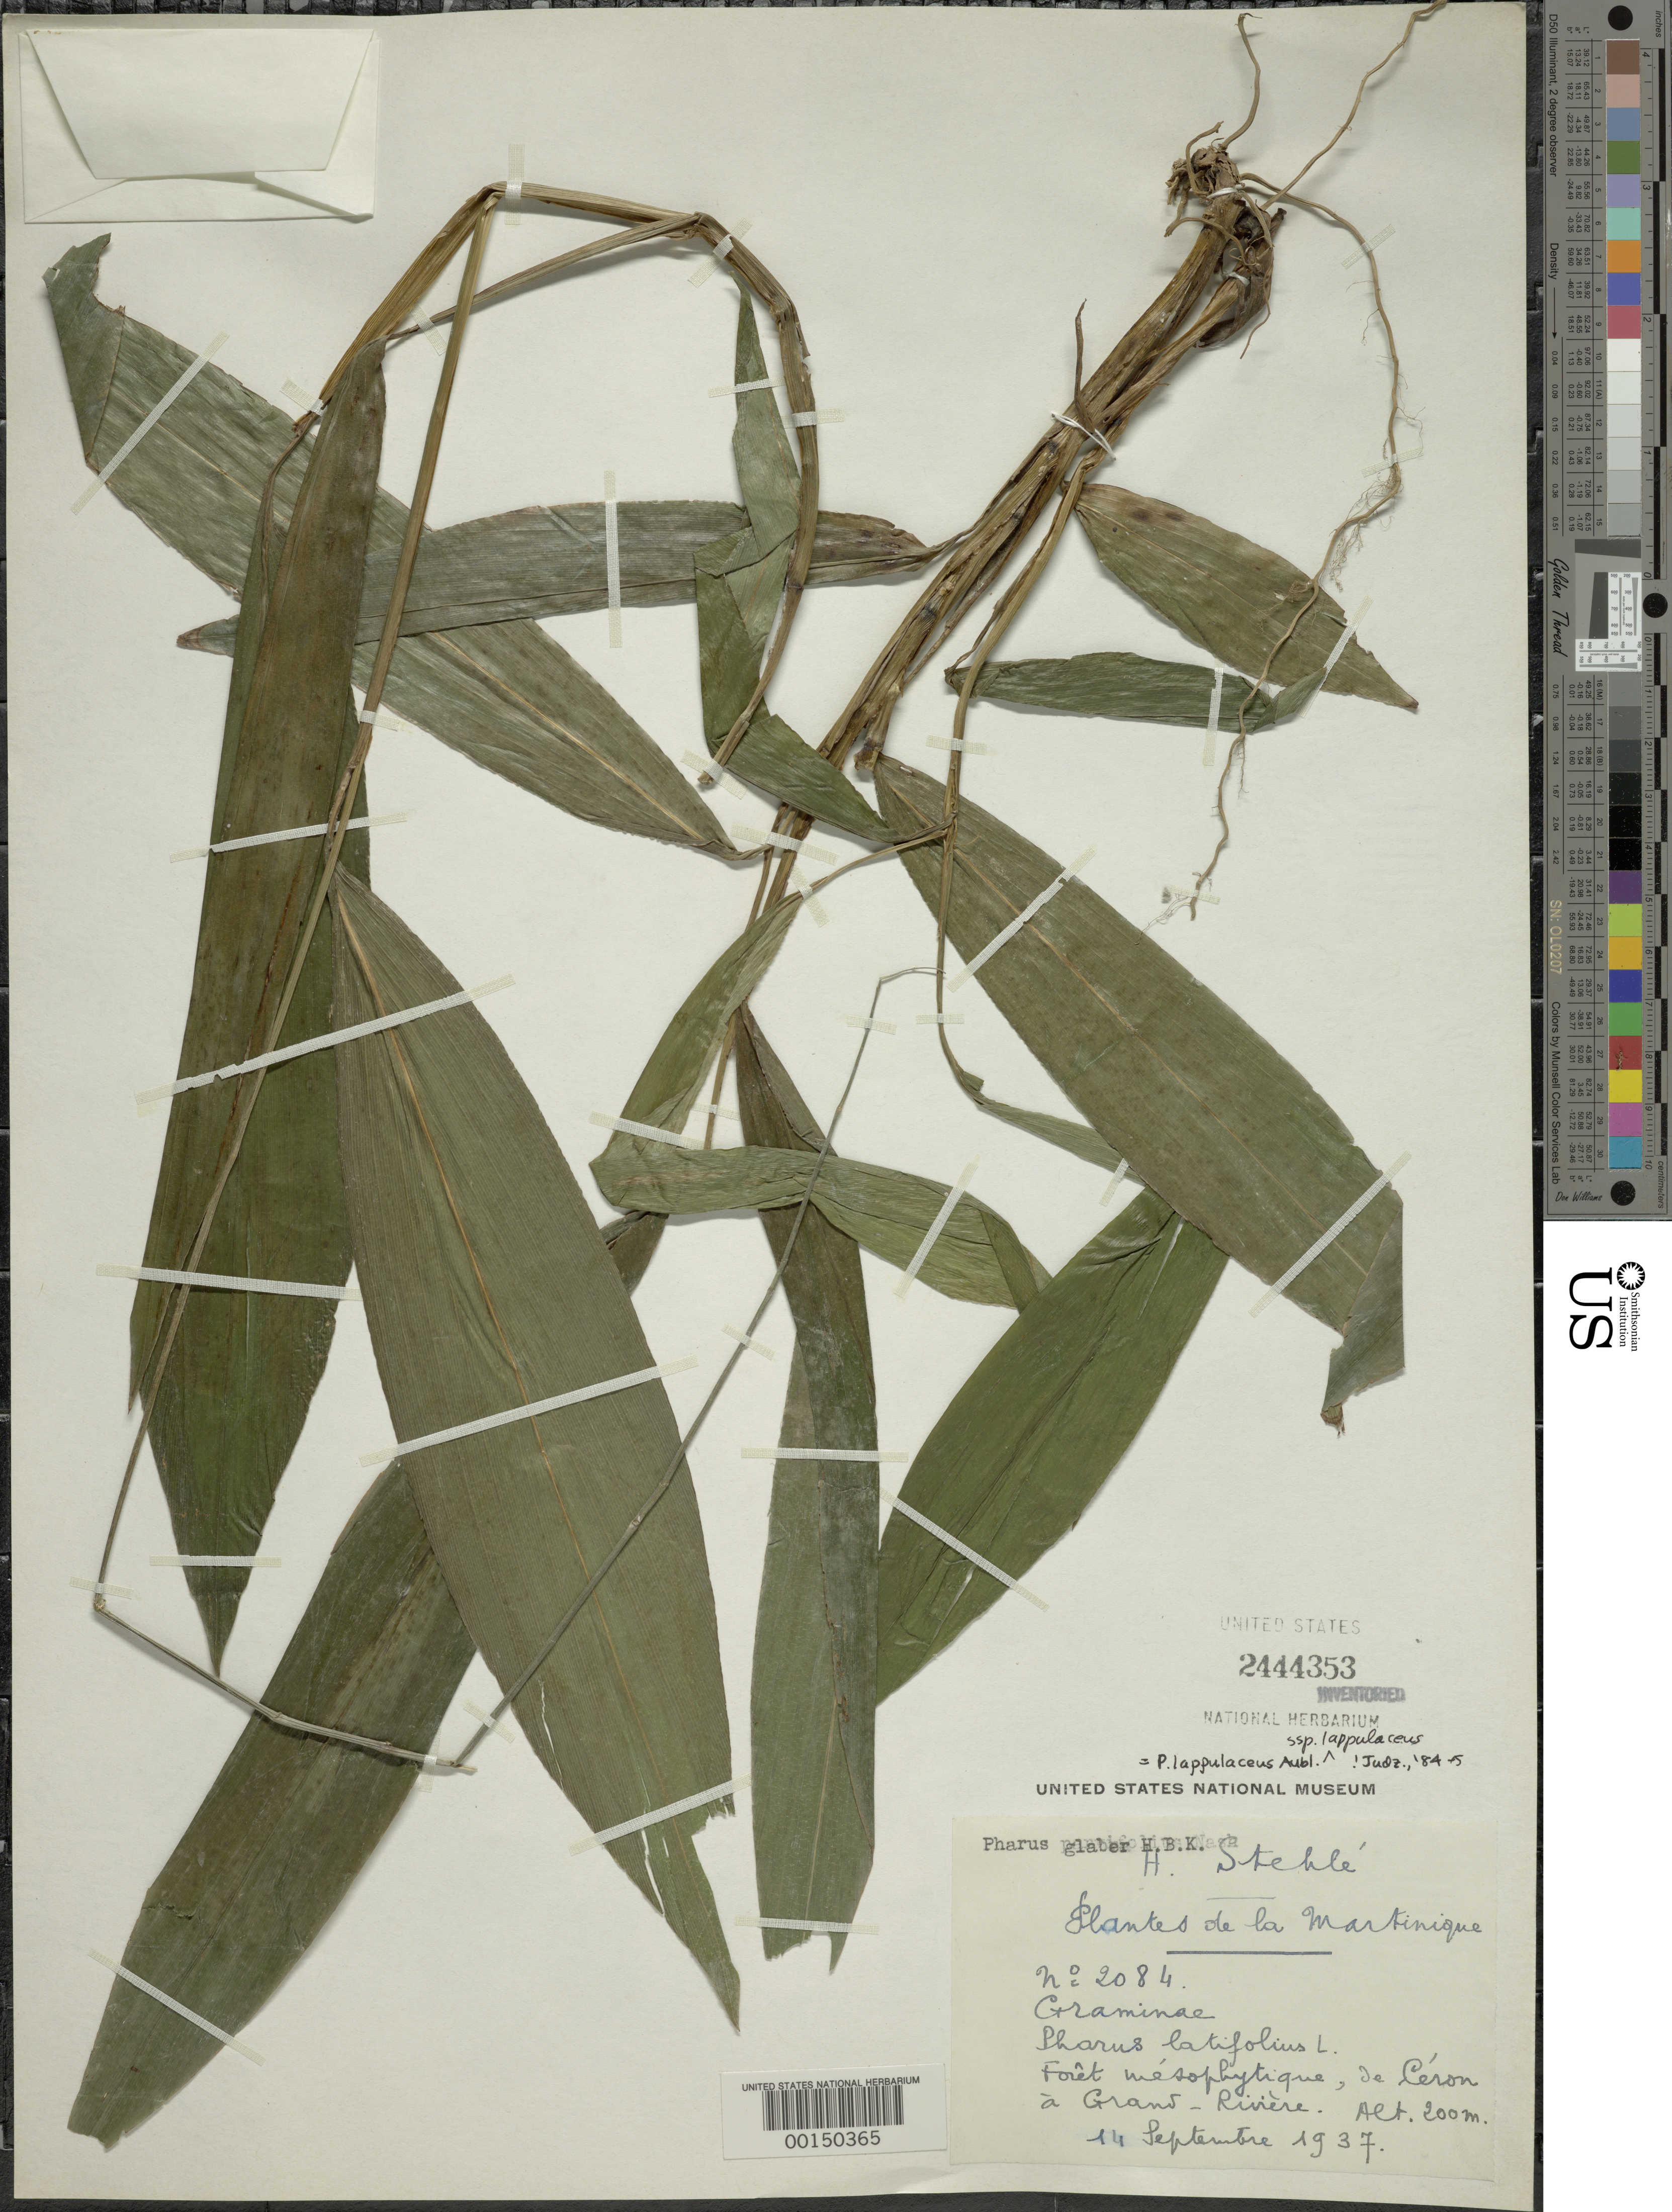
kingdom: Plantae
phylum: Tracheophyta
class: Liliopsida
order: Poales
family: Poaceae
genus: Pharus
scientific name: Pharus lappulaceus subsp. lappulaceus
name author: Aubl.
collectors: H. Stehlé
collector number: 2084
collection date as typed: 14 Sep 1937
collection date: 1937-09-14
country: Martinique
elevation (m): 200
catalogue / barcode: US 2444353